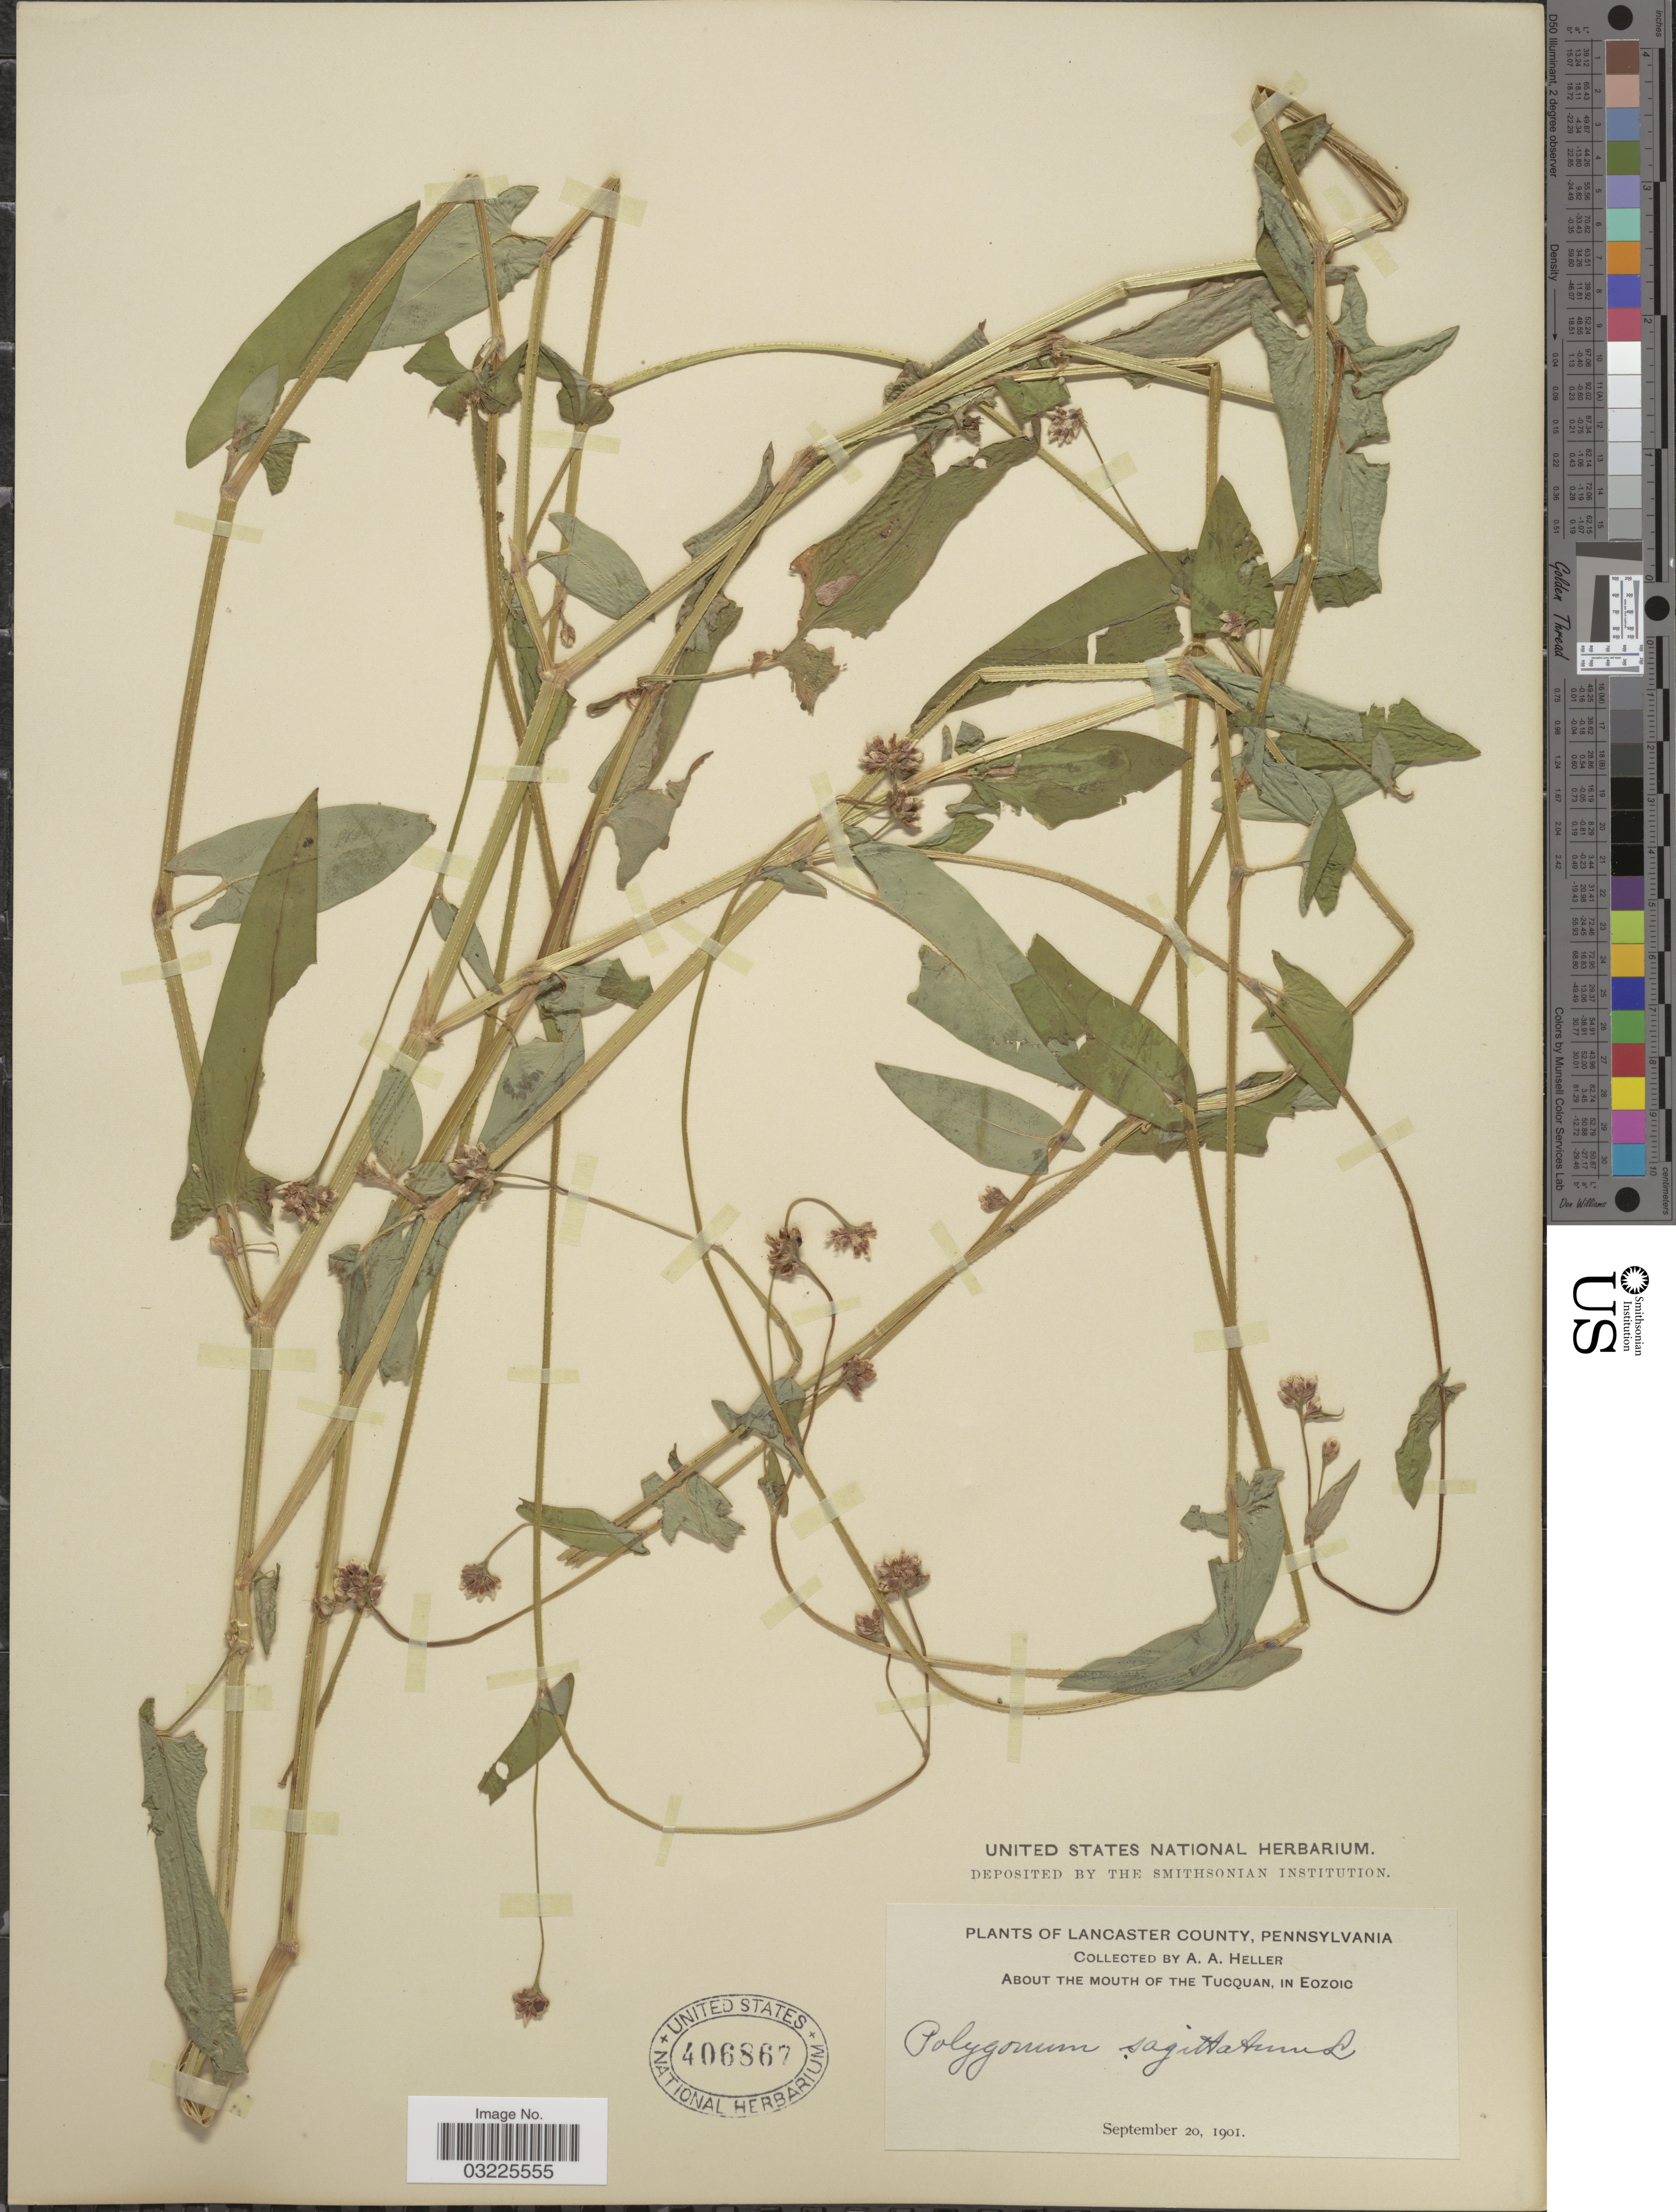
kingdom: Plantae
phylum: Tracheophyta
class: Magnoliopsida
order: Caryophyllales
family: Polygonaceae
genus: Persicaria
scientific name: Persicaria sagittata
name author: (L.) H. Gross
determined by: Atha, D. E.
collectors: A. A. Heller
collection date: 1901-09-20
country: United States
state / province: Pennsylvania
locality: Lancaster County. About the Mouth of The Tucquan, in Eozoic.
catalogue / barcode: US 406867